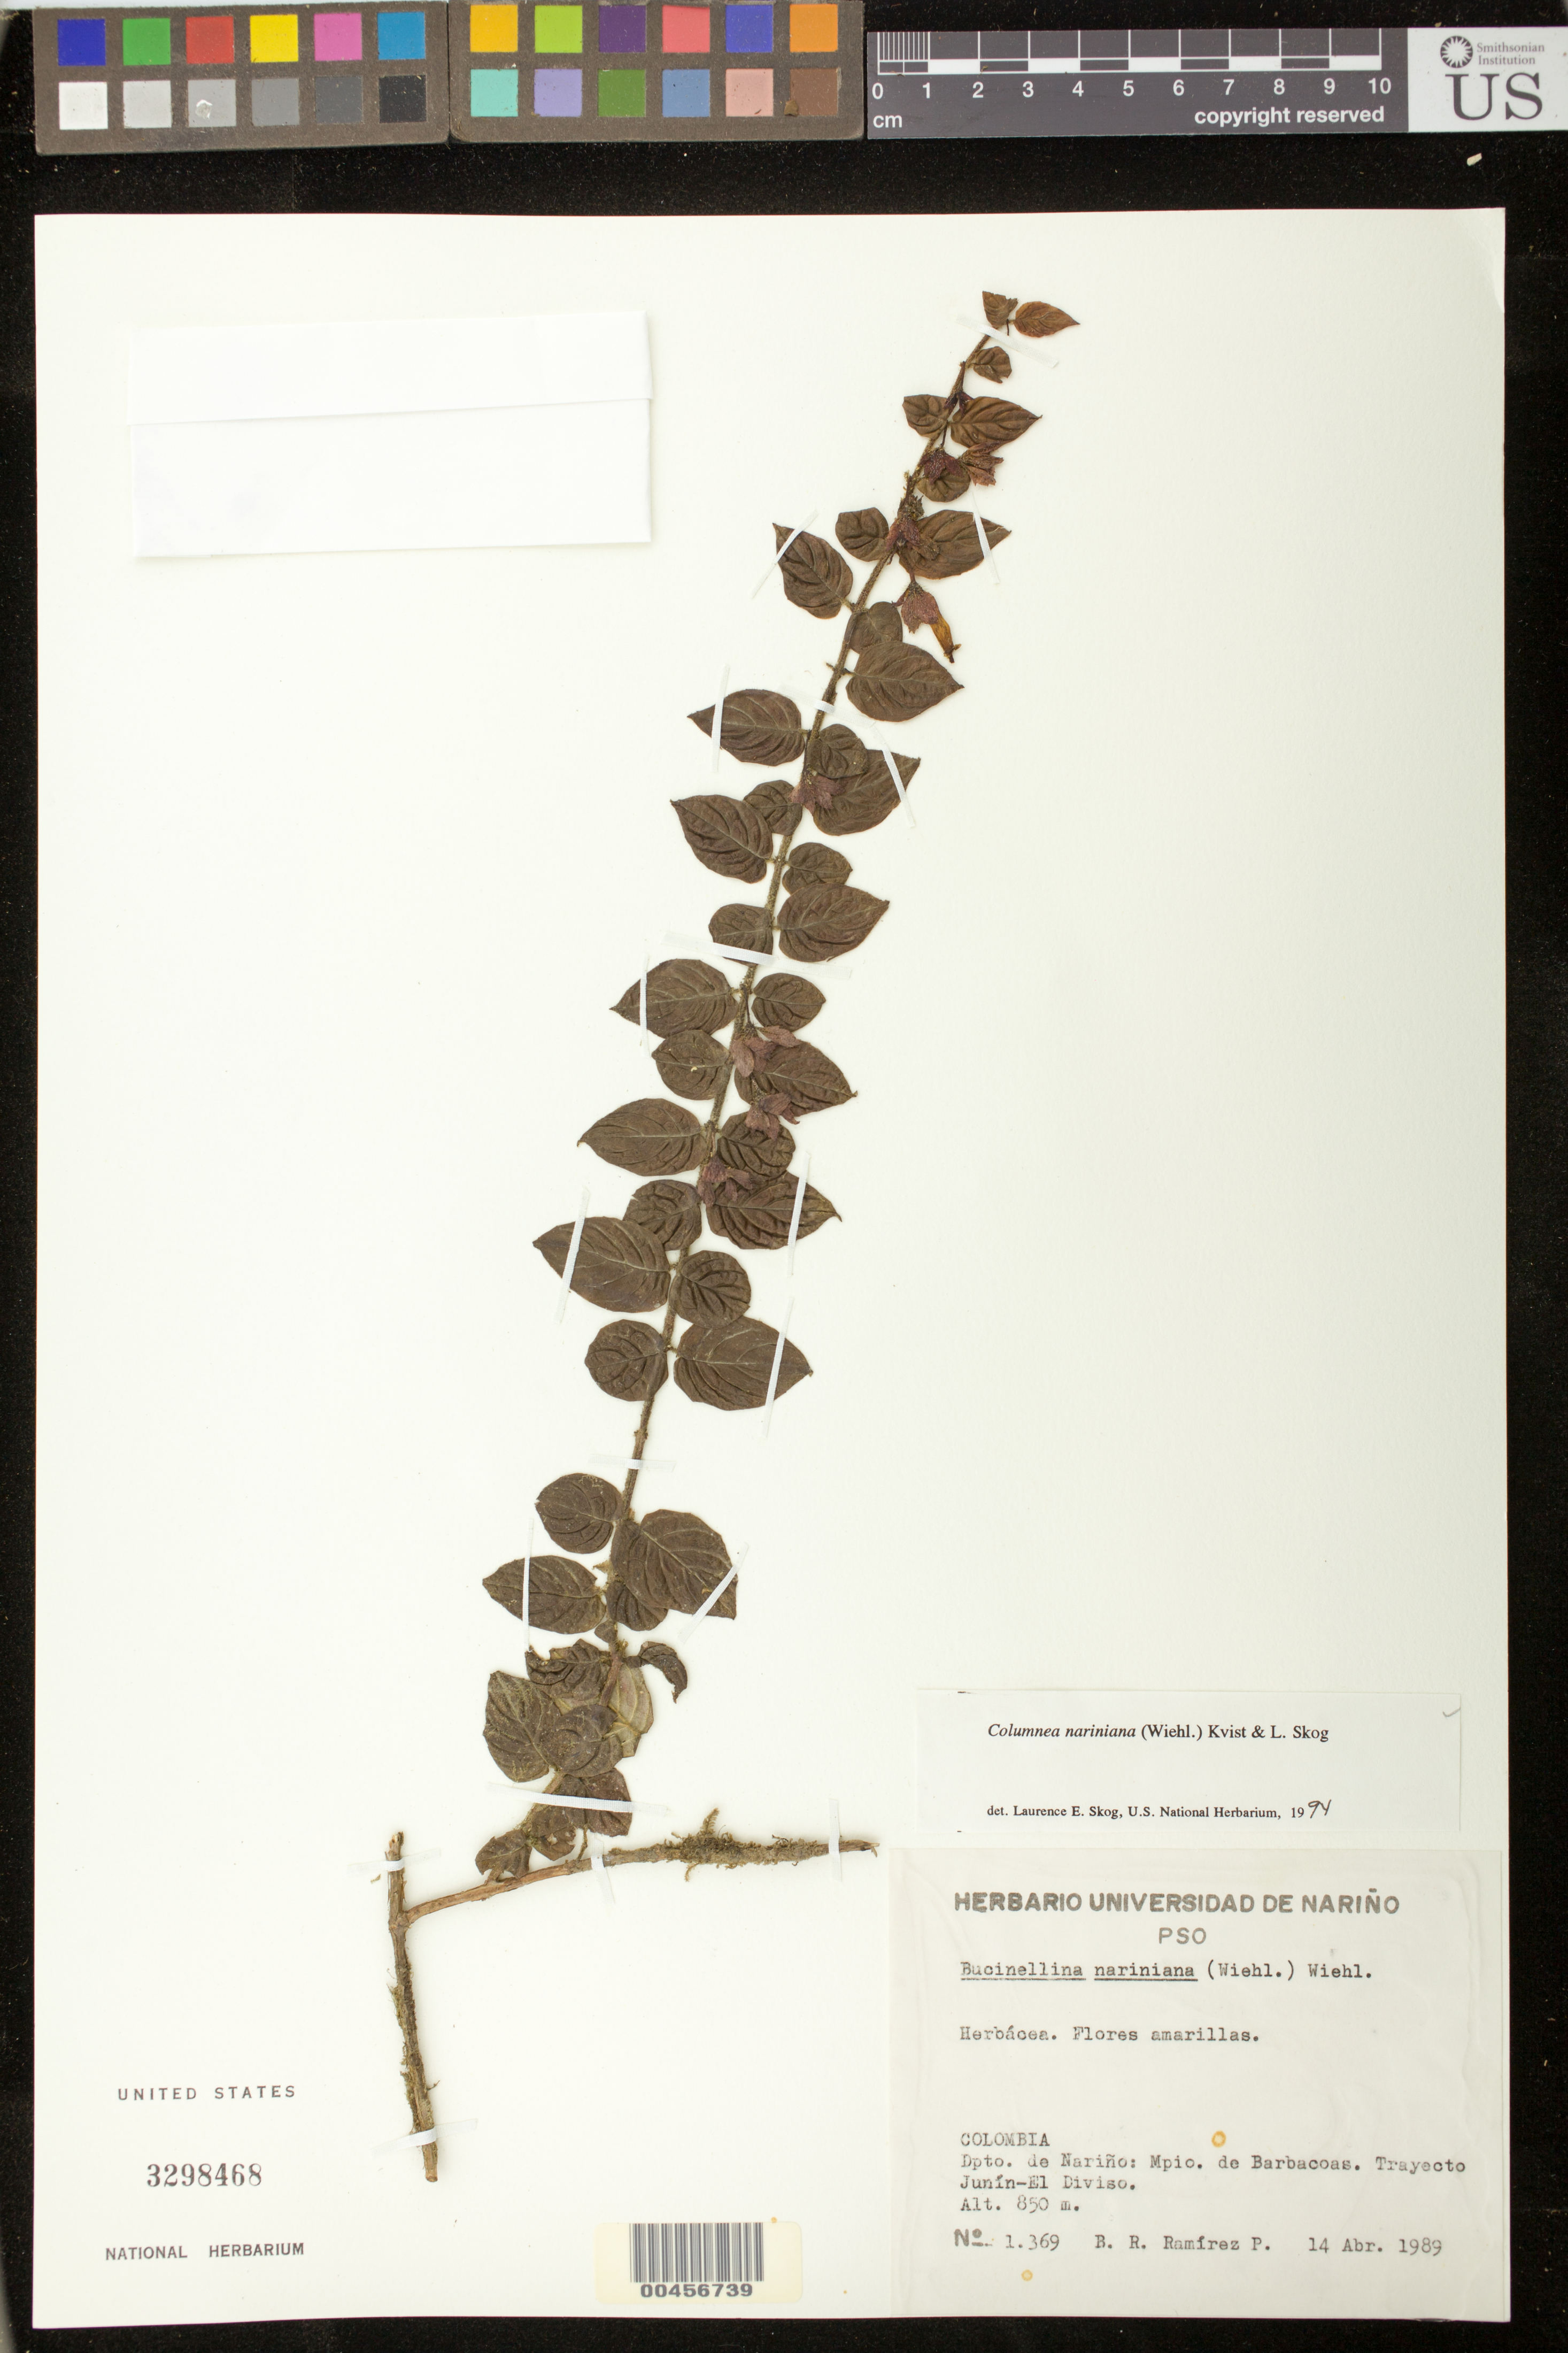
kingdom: Plantae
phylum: Tracheophyta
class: Magnoliopsida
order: Lamiales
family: Gesneriaceae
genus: Columnea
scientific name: Columnea nariniana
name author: (Wiehler) L.P. Kvist & L.E. Skog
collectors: B. R. Ramirez P.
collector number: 1369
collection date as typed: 14 Apr 1989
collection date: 1989-04-14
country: Colombia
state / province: Nariño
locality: Barbacoas, trayecto Junin, El Diviso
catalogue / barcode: US 3298468